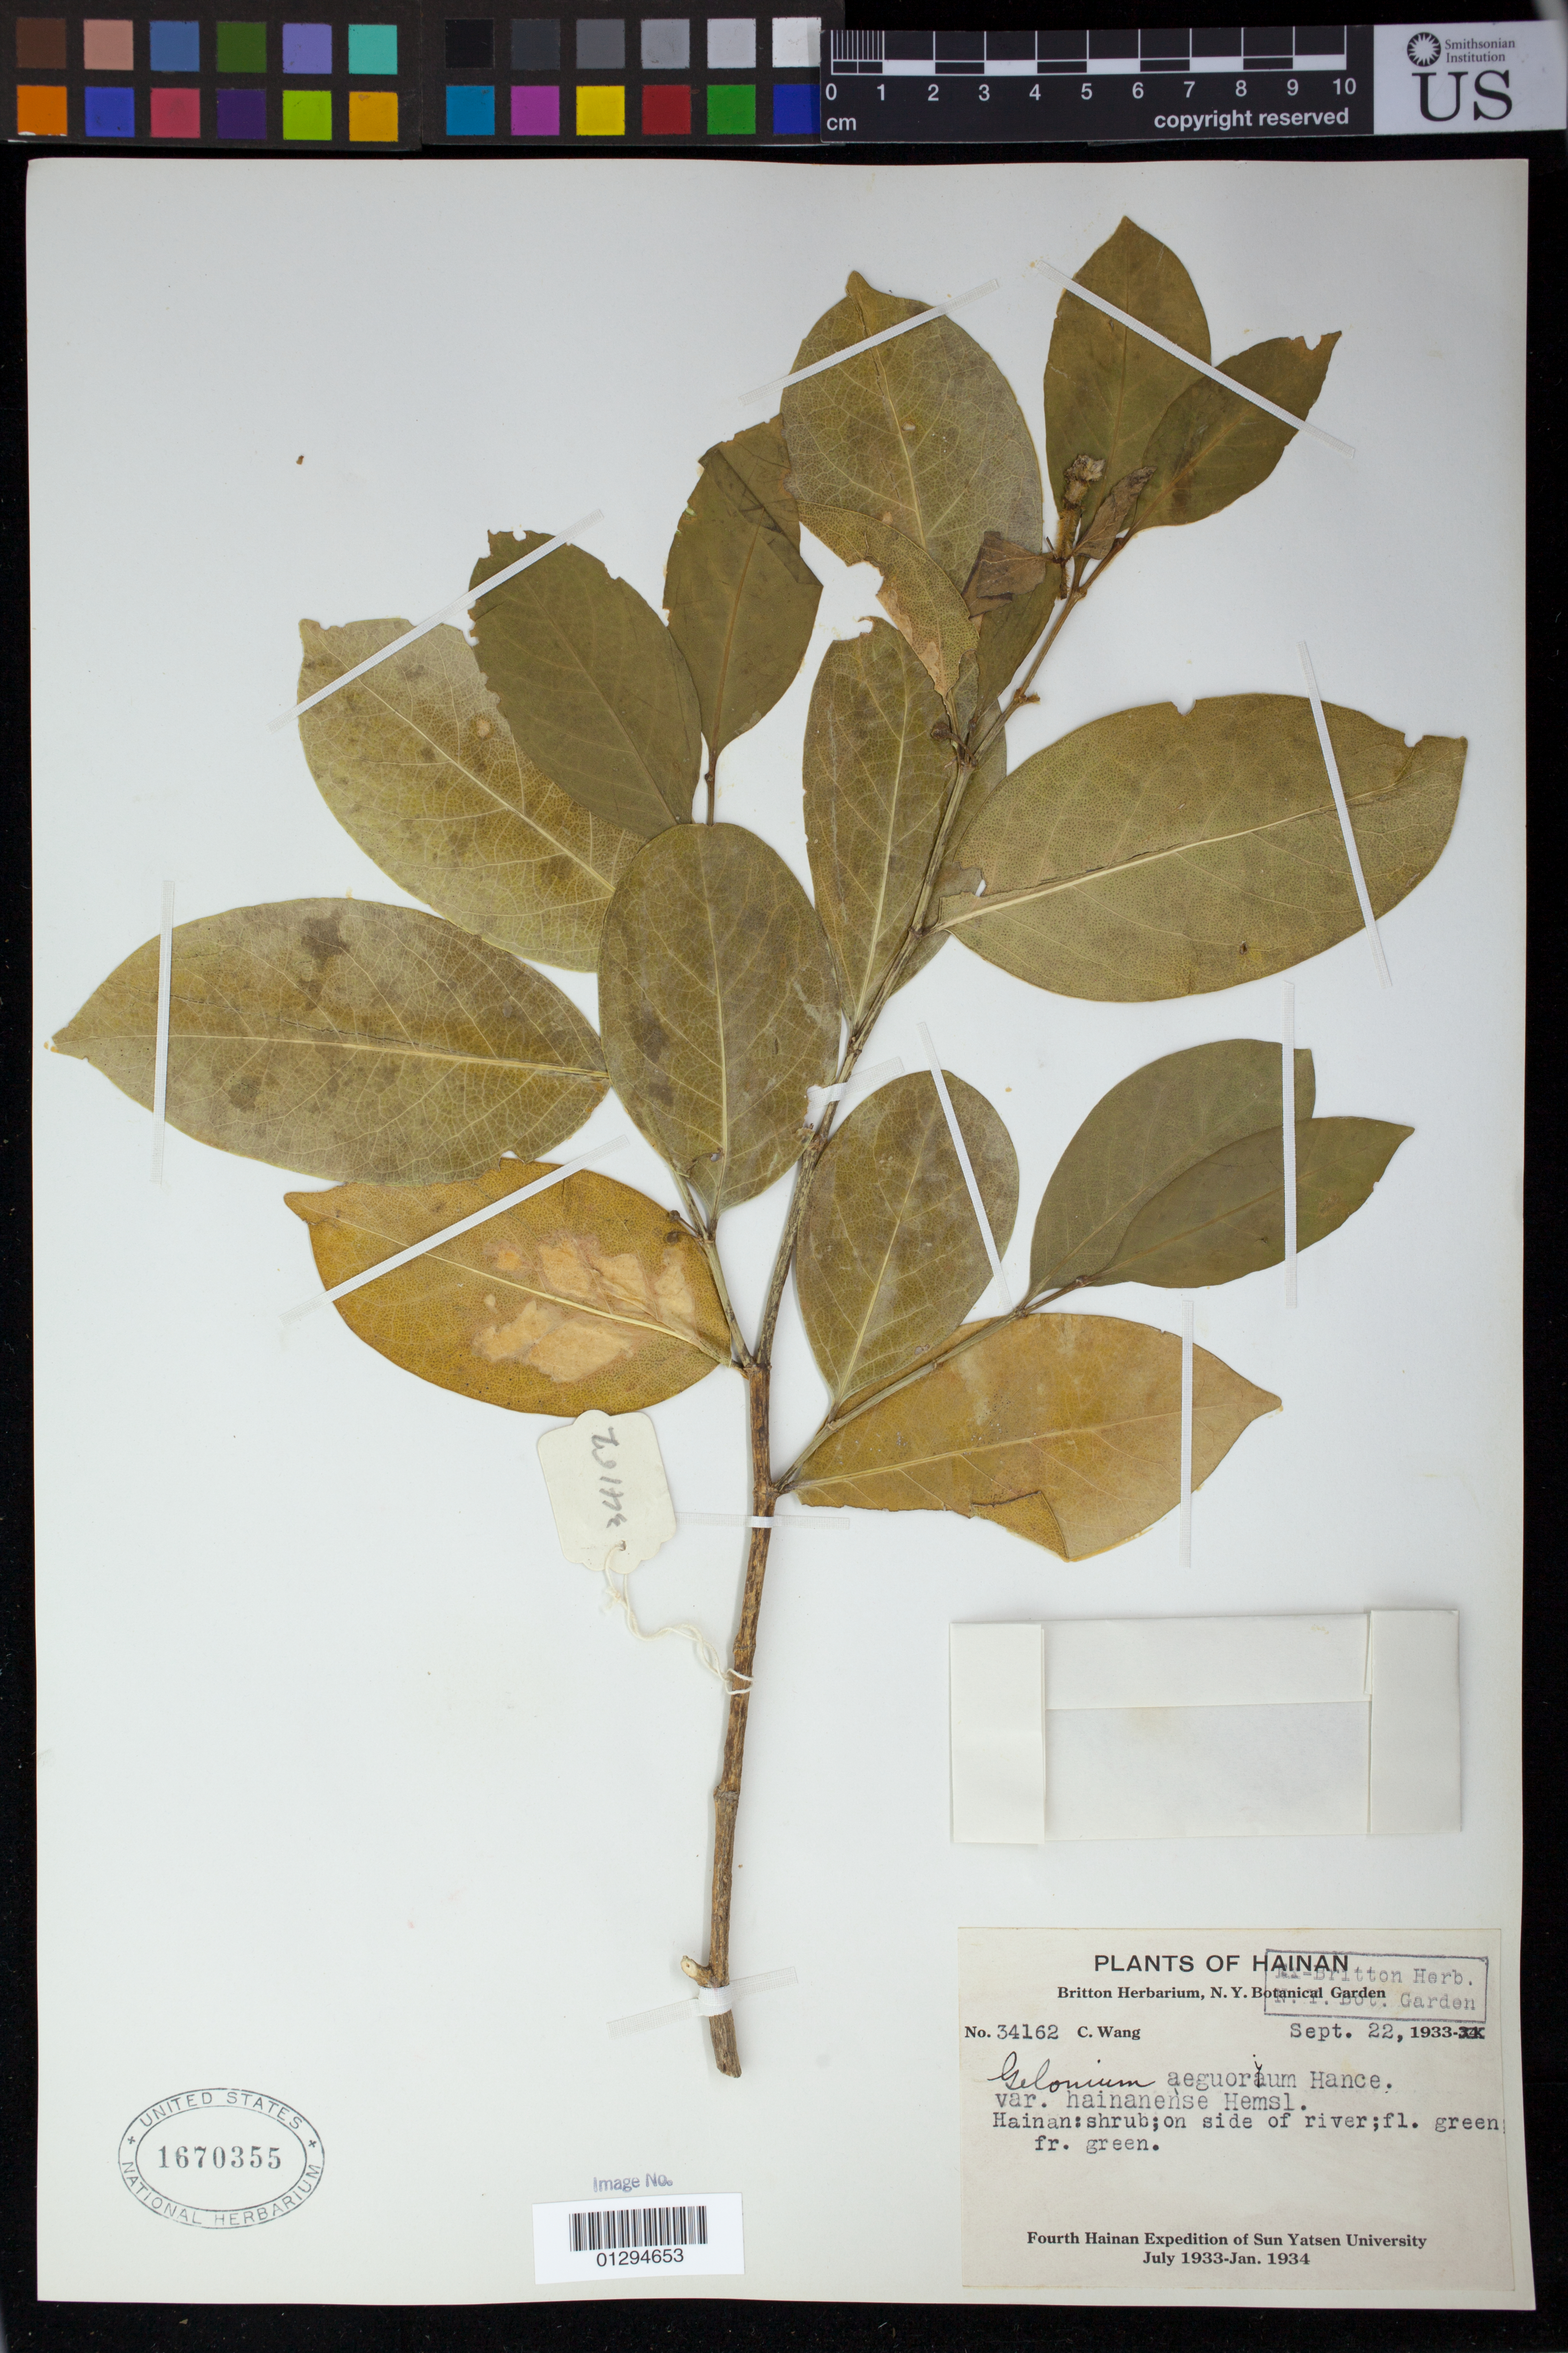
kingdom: Plantae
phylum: Tracheophyta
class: Magnoliopsida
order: Malpighiales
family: Euphorbiaceae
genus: Gelonium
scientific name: Gelonium aequoreum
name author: Hance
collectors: C. Wang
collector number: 34162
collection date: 1933-09-22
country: China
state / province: Hainan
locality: on side of river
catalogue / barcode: US 1670355